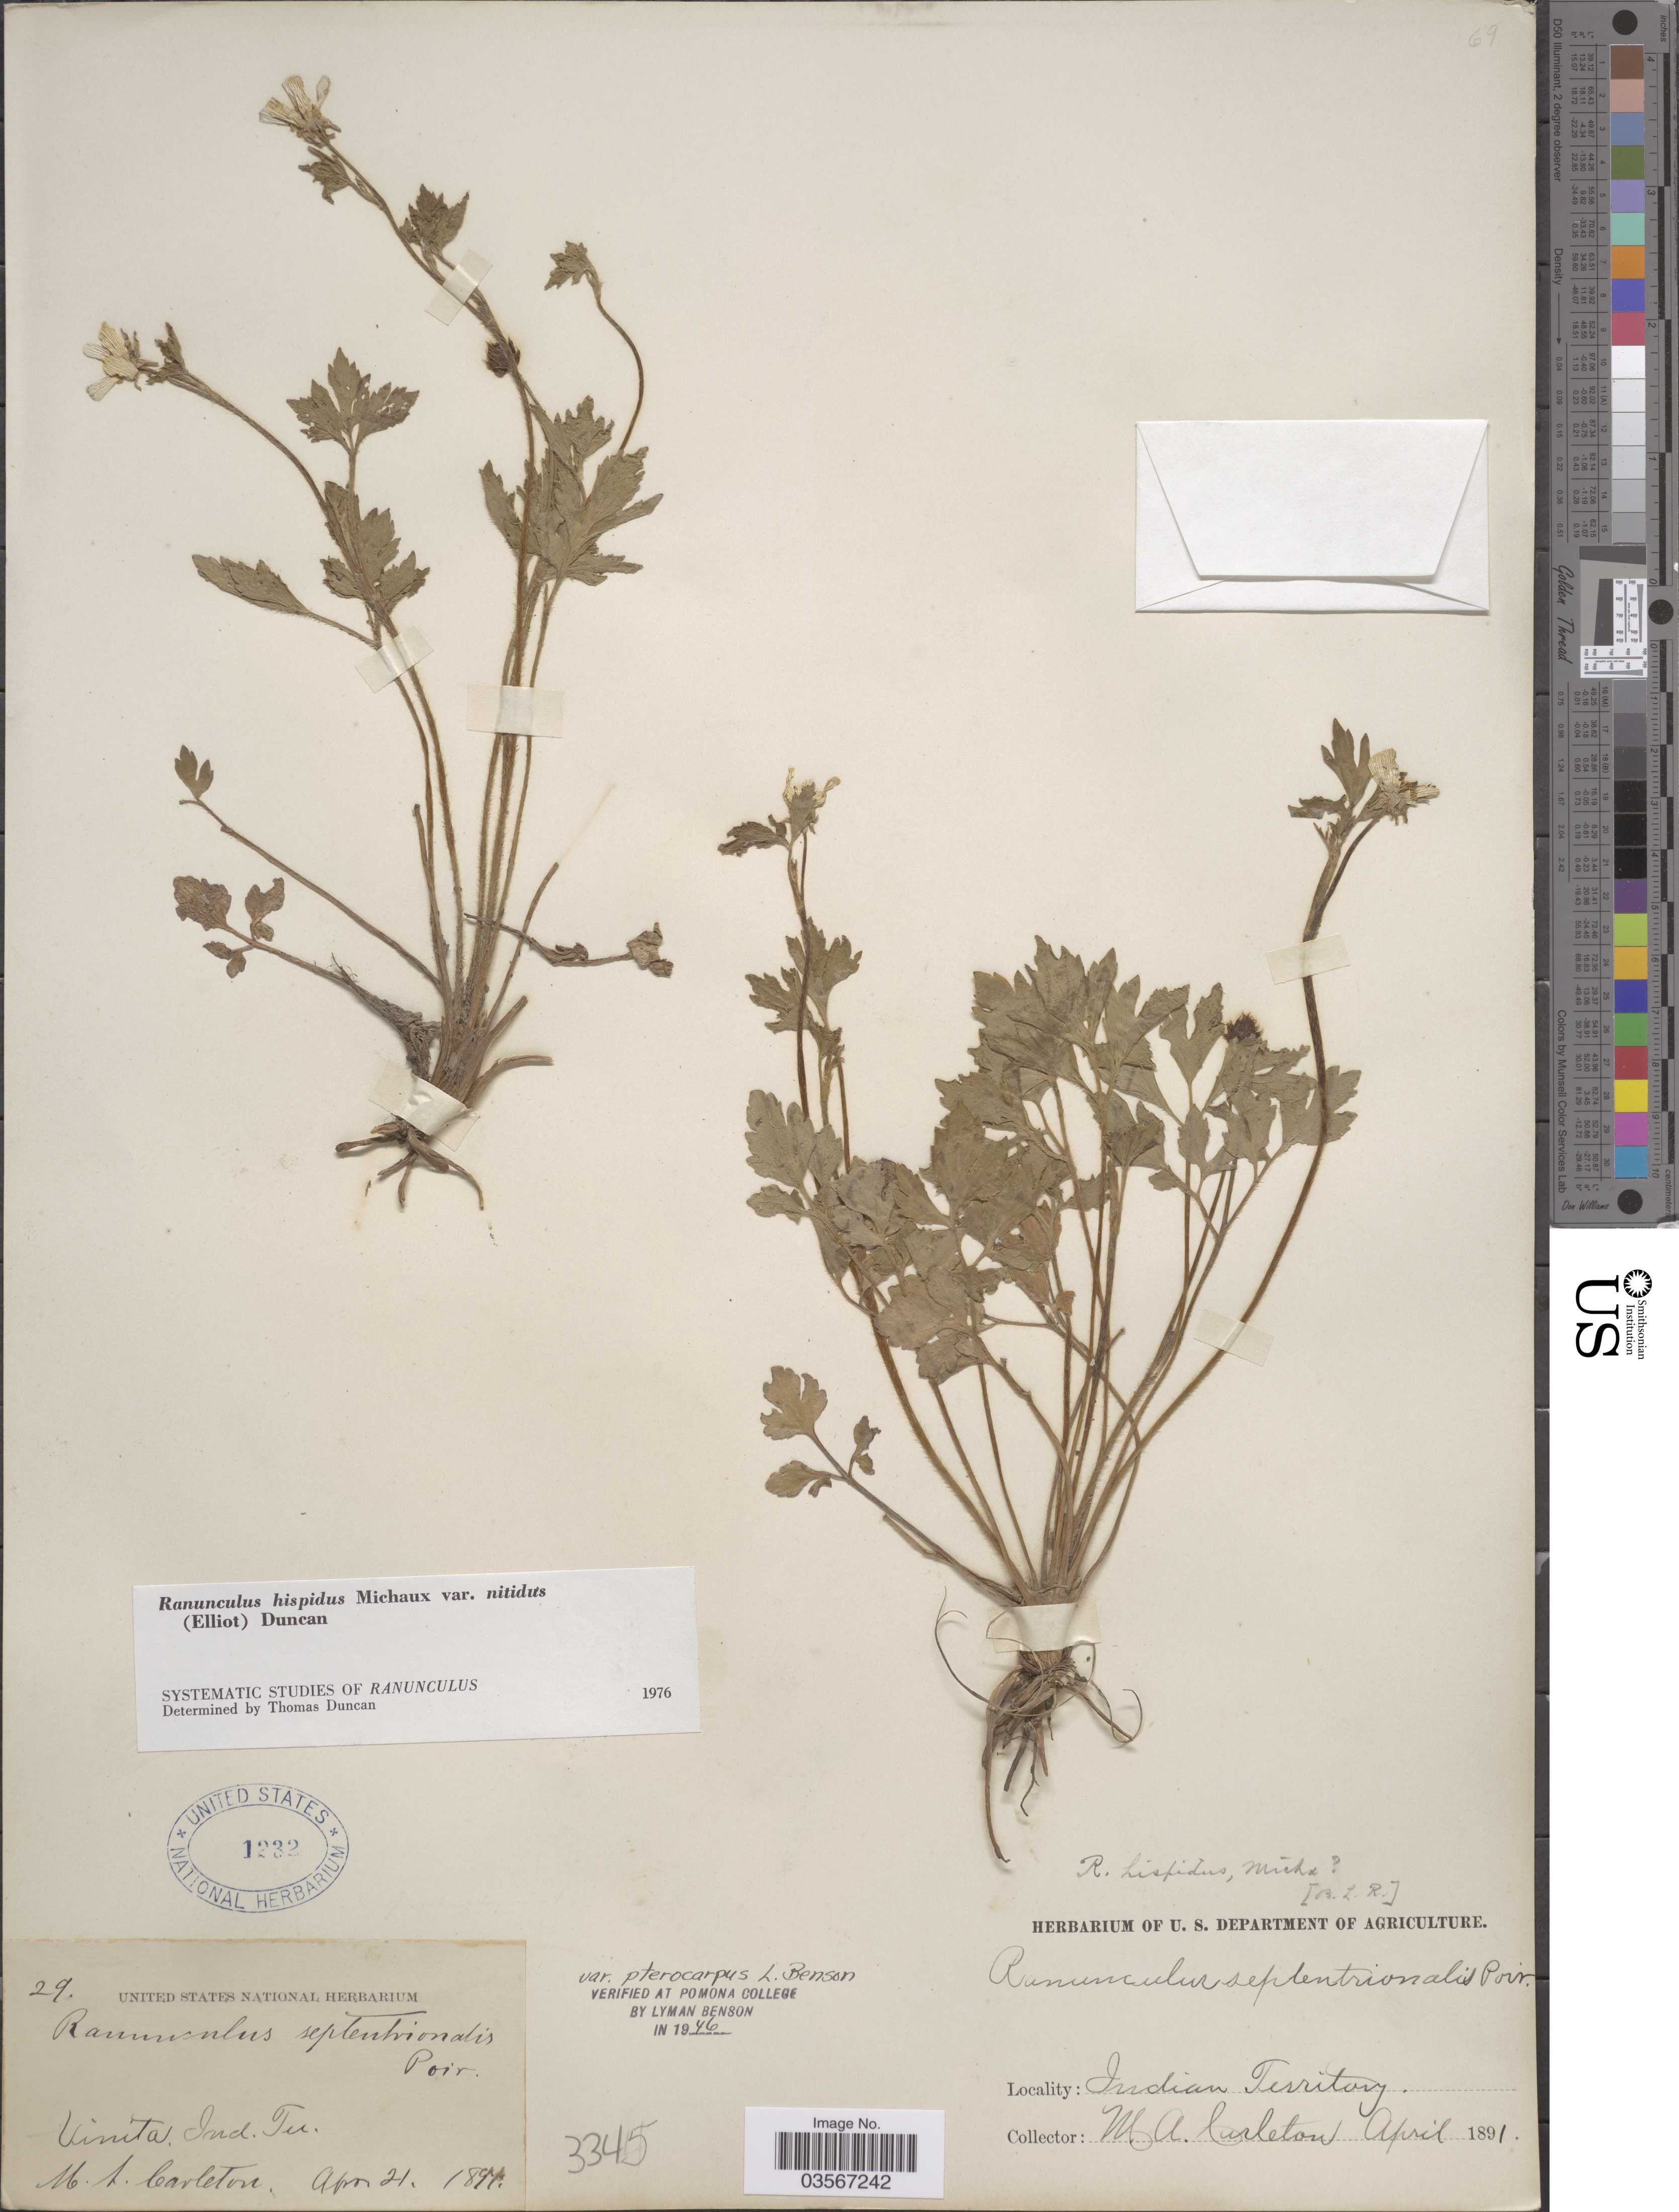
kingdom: Plantae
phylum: Tracheophyta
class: Magnoliopsida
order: Ranunculales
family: Ranunculaceae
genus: Ranunculus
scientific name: Ranunculus hispidus var. nitidus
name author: (Chapm.) T. Duncan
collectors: M. A. Carleton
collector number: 29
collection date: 1891-04-21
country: United States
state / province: Oklahoma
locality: Vinita. Indian Territory.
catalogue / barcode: US 1232